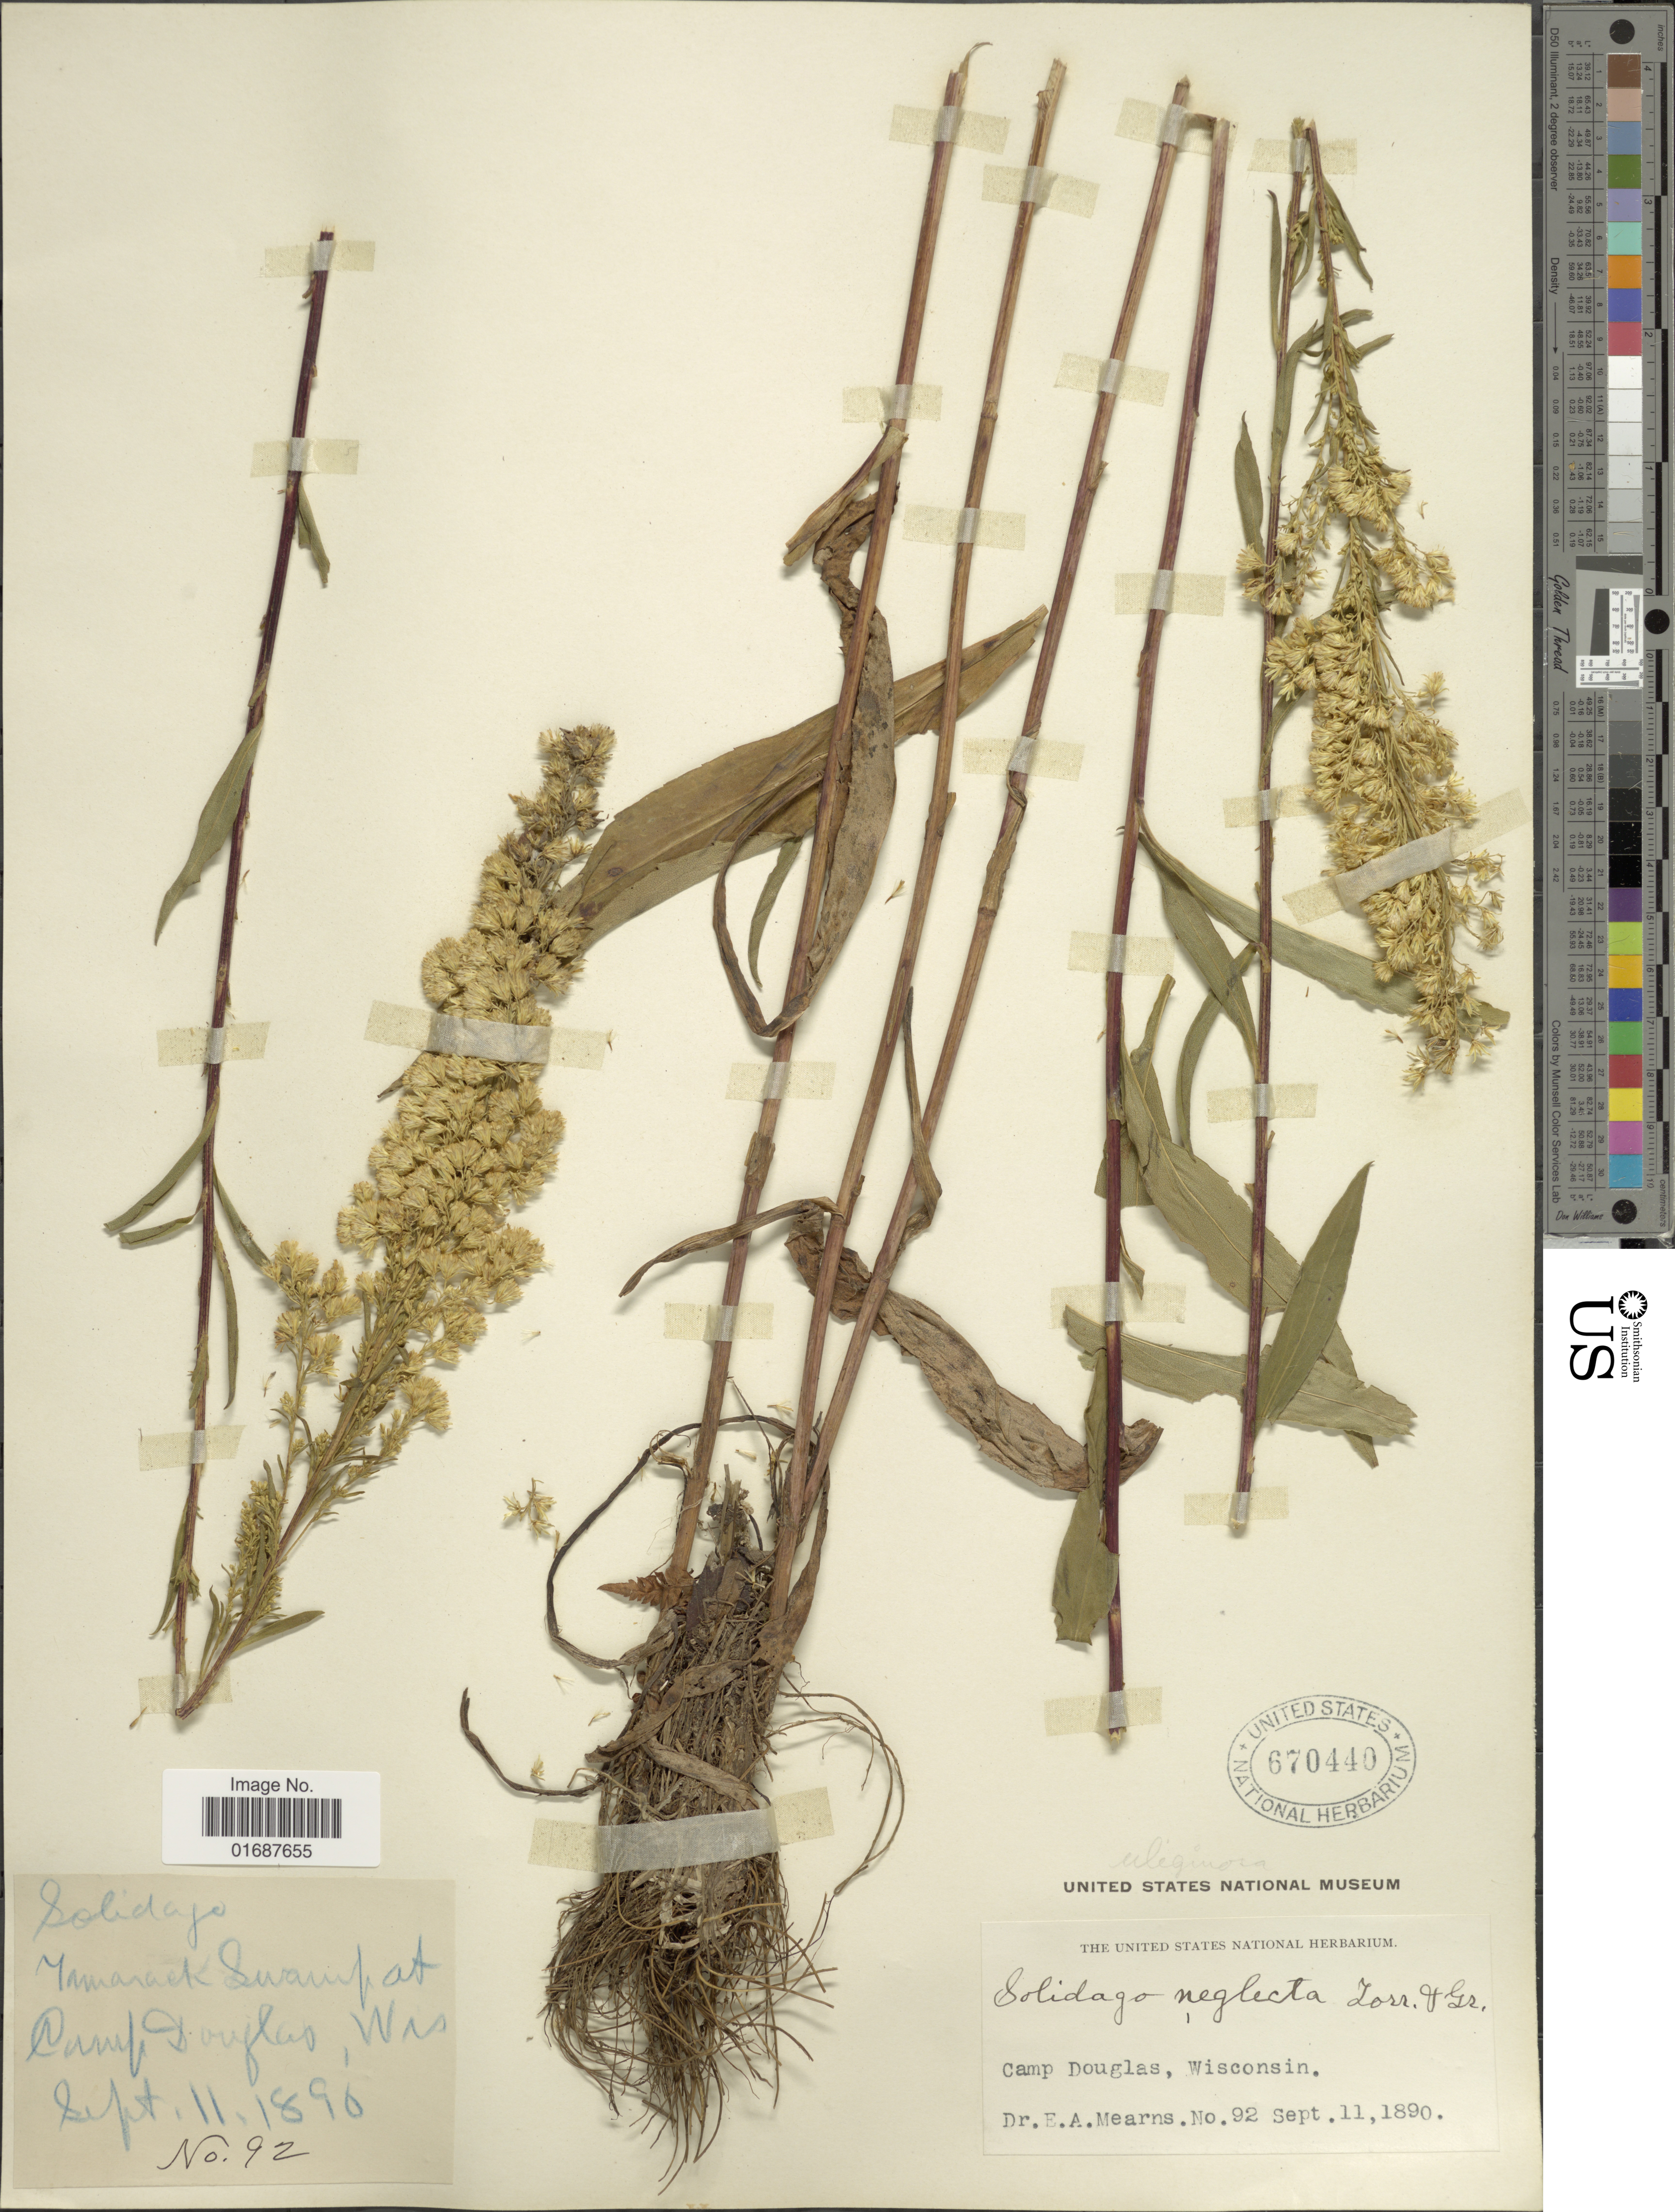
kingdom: Plantae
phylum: Tracheophyta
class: Magnoliopsida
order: Asterales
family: Asteraceae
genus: Solidago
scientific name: Solidago uliginosa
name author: Nutt.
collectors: E. A. Mearns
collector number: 92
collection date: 1890-09-11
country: United States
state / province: Wisconsin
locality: Tamarck Swamp at Camp Douglas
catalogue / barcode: US 670440